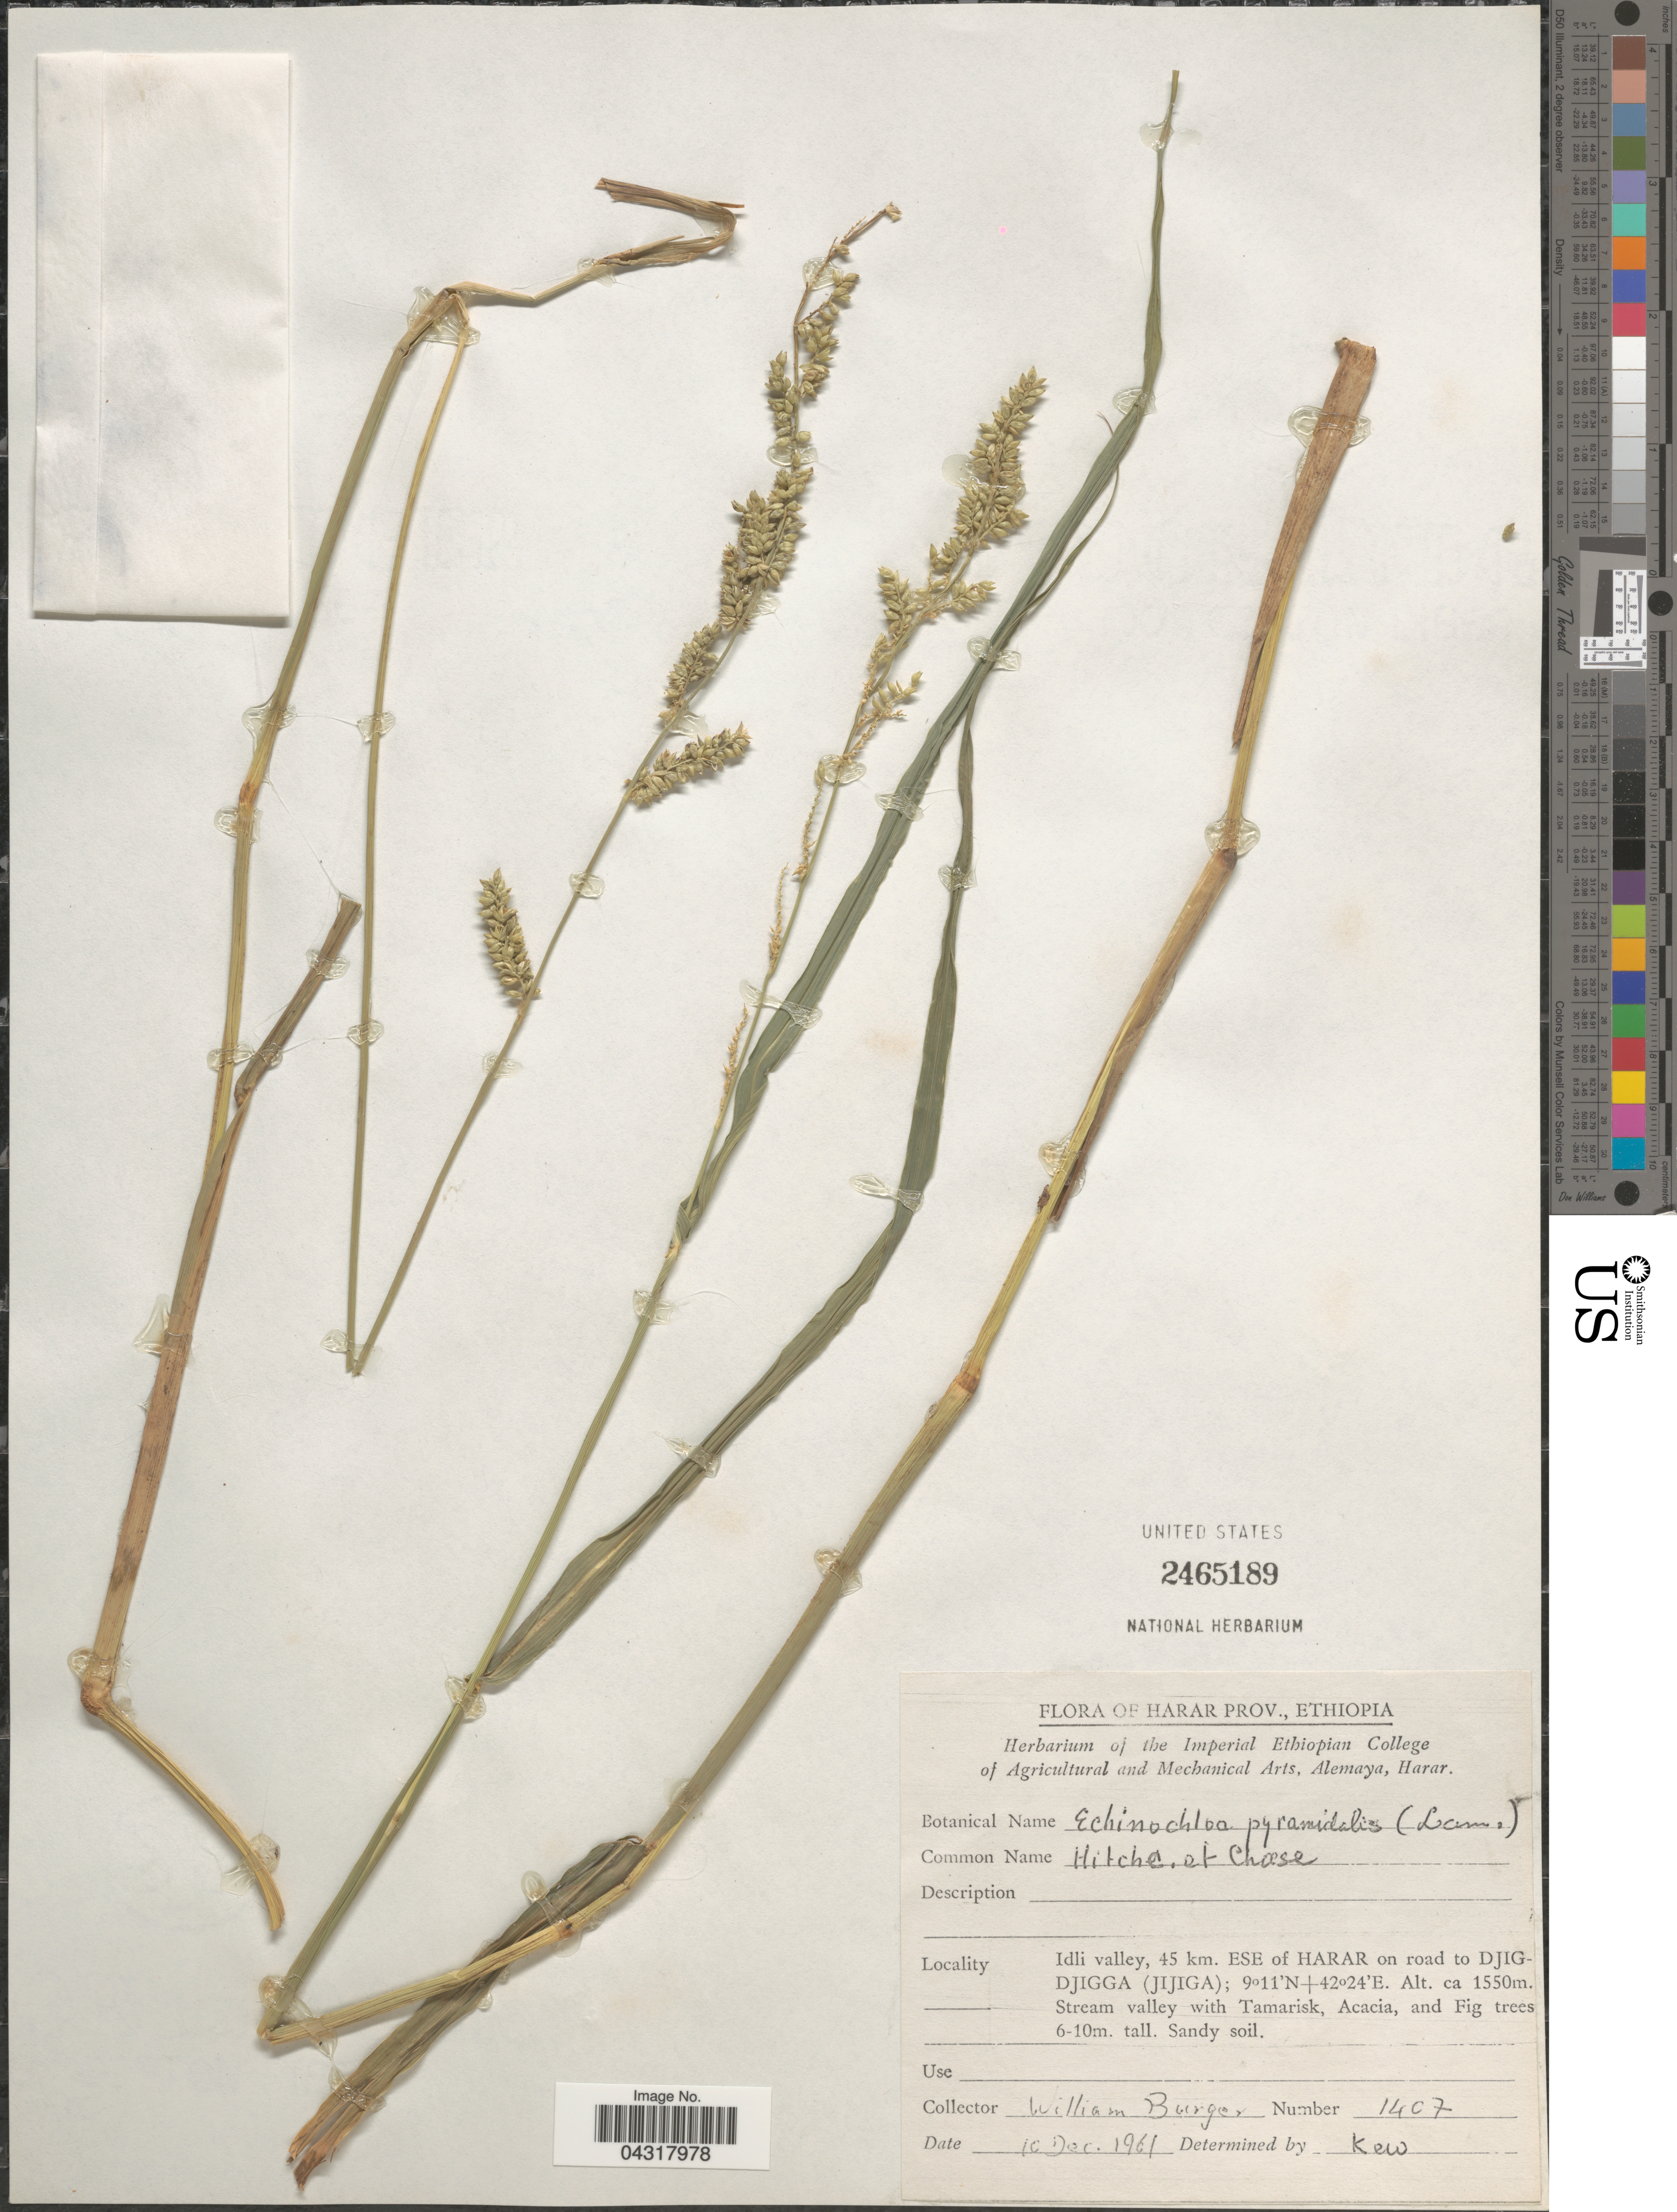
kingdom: Plantae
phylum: Tracheophyta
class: Liliopsida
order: Poales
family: Poaceae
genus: Echinochloa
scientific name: Echinochloa pyramidalis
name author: (Lam.) Hitchc. & Chase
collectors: W. Burger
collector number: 1407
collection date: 1961-12-10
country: Ethiopia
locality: Harar Prov. Idli valley, 45 km. ESE of HARAR on road to DJIG-DJIGGA (JIJIGA). Stream valley.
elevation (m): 1550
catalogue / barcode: US 2465189